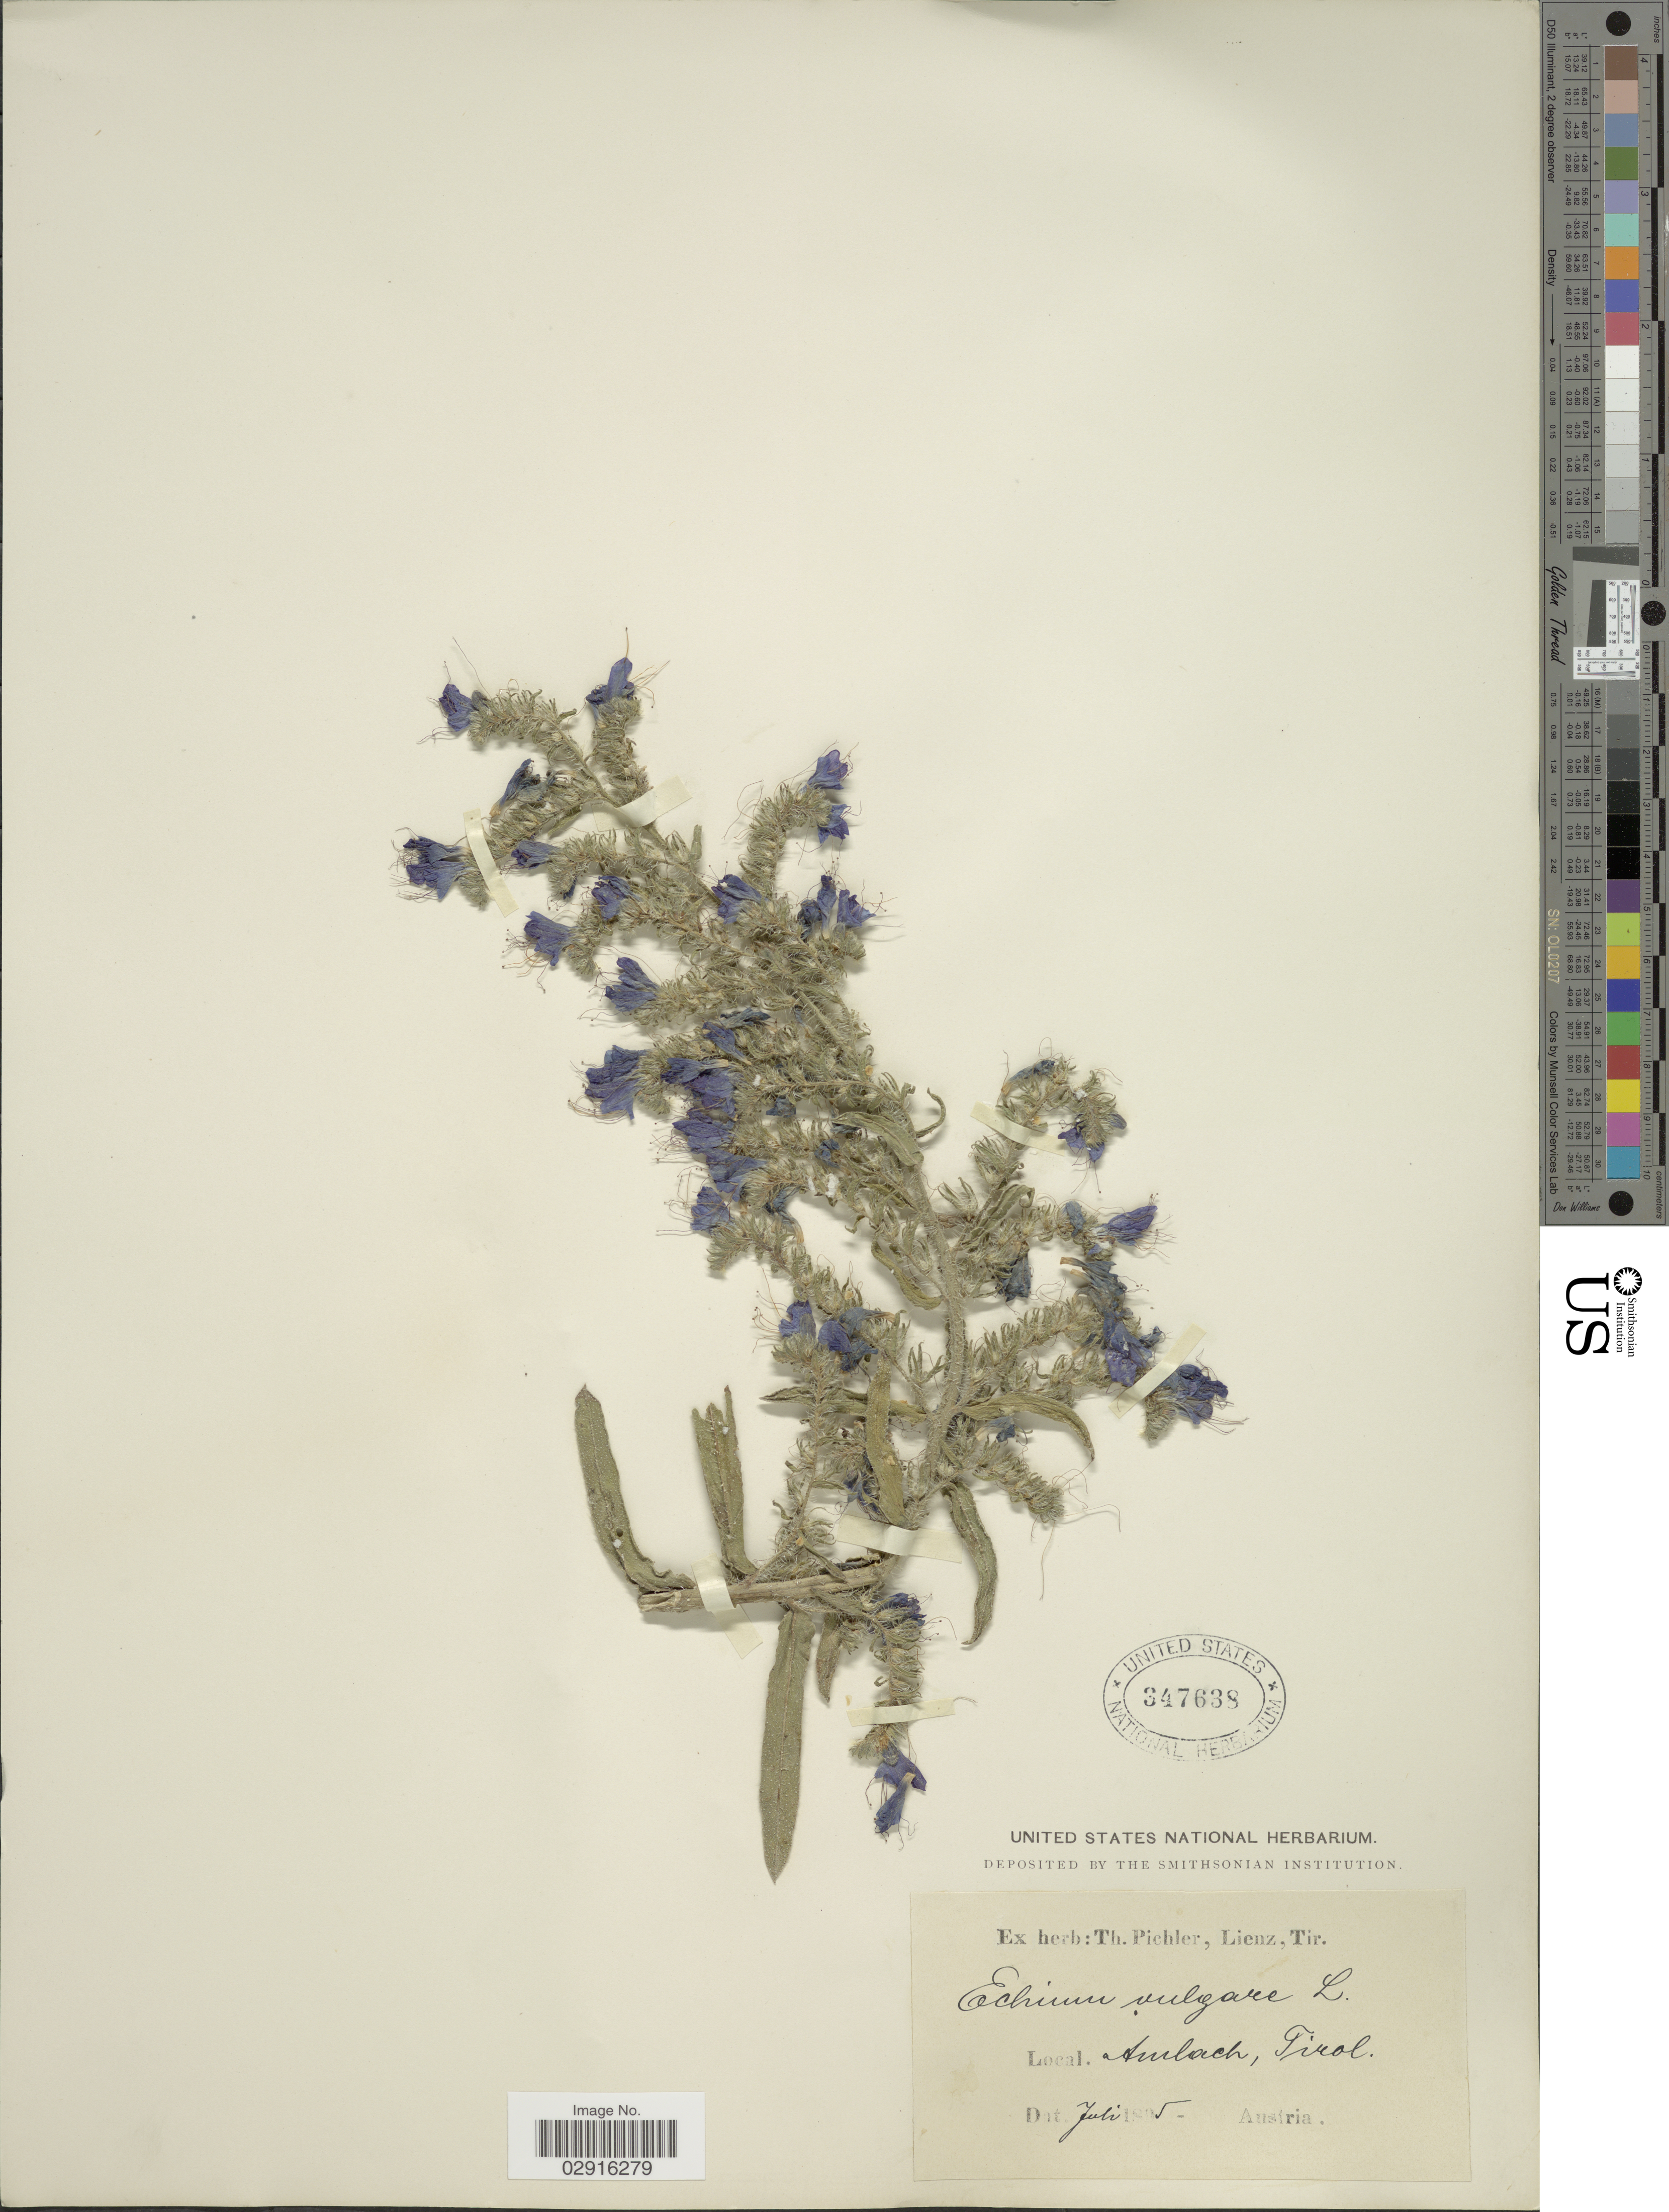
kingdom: Plantae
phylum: Tracheophyta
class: Magnoliopsida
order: Boraginales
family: Boraginaceae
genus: Echium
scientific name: Echium vulgare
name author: L.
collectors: ex herb. T. Pichler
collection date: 1895-07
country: Austria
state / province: Tirol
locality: Ambach.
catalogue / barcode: US 347638